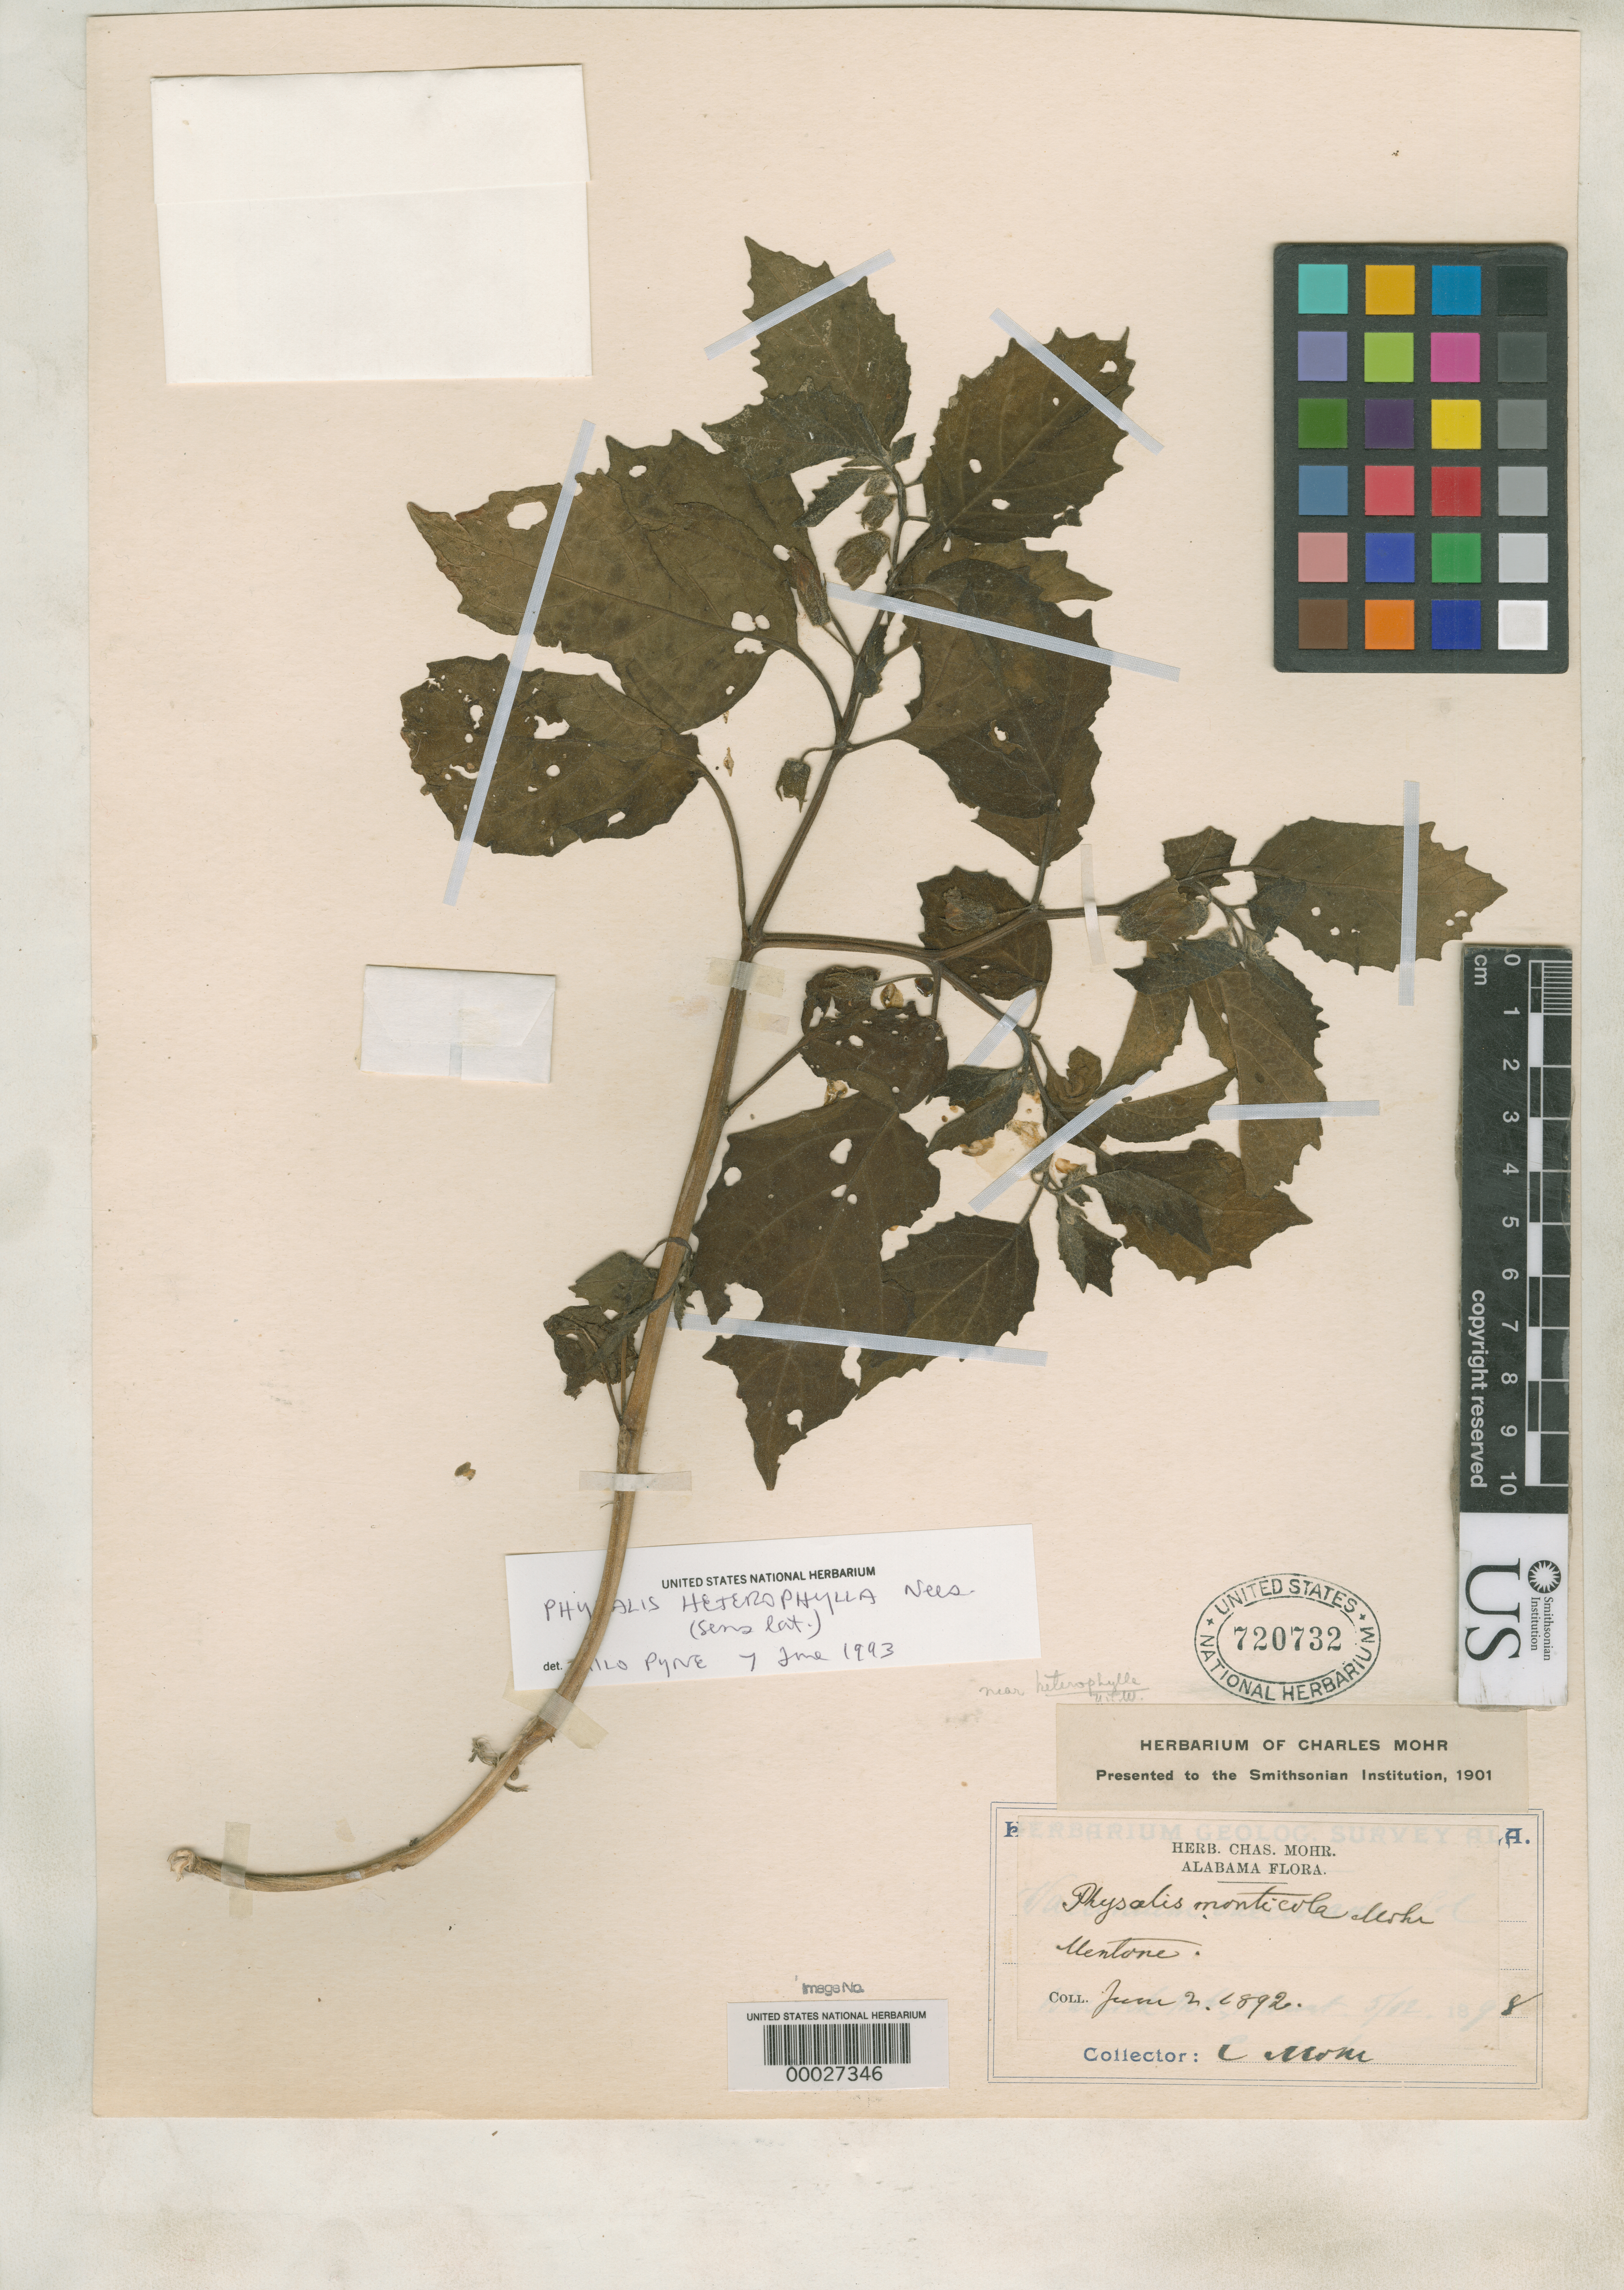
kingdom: Plantae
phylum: Tracheophyta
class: Magnoliopsida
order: Solanales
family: Solanaceae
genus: Physalis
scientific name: Physalis monticola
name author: C. Mohr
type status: Type Collection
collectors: C. T. Mohr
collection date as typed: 02 Jun 1892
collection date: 1892-06-02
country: United States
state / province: Alabama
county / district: De Kalb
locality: Lookout Mt., Mentone, near Loring Spring; alt. 1800 ft.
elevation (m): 549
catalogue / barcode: US 720732